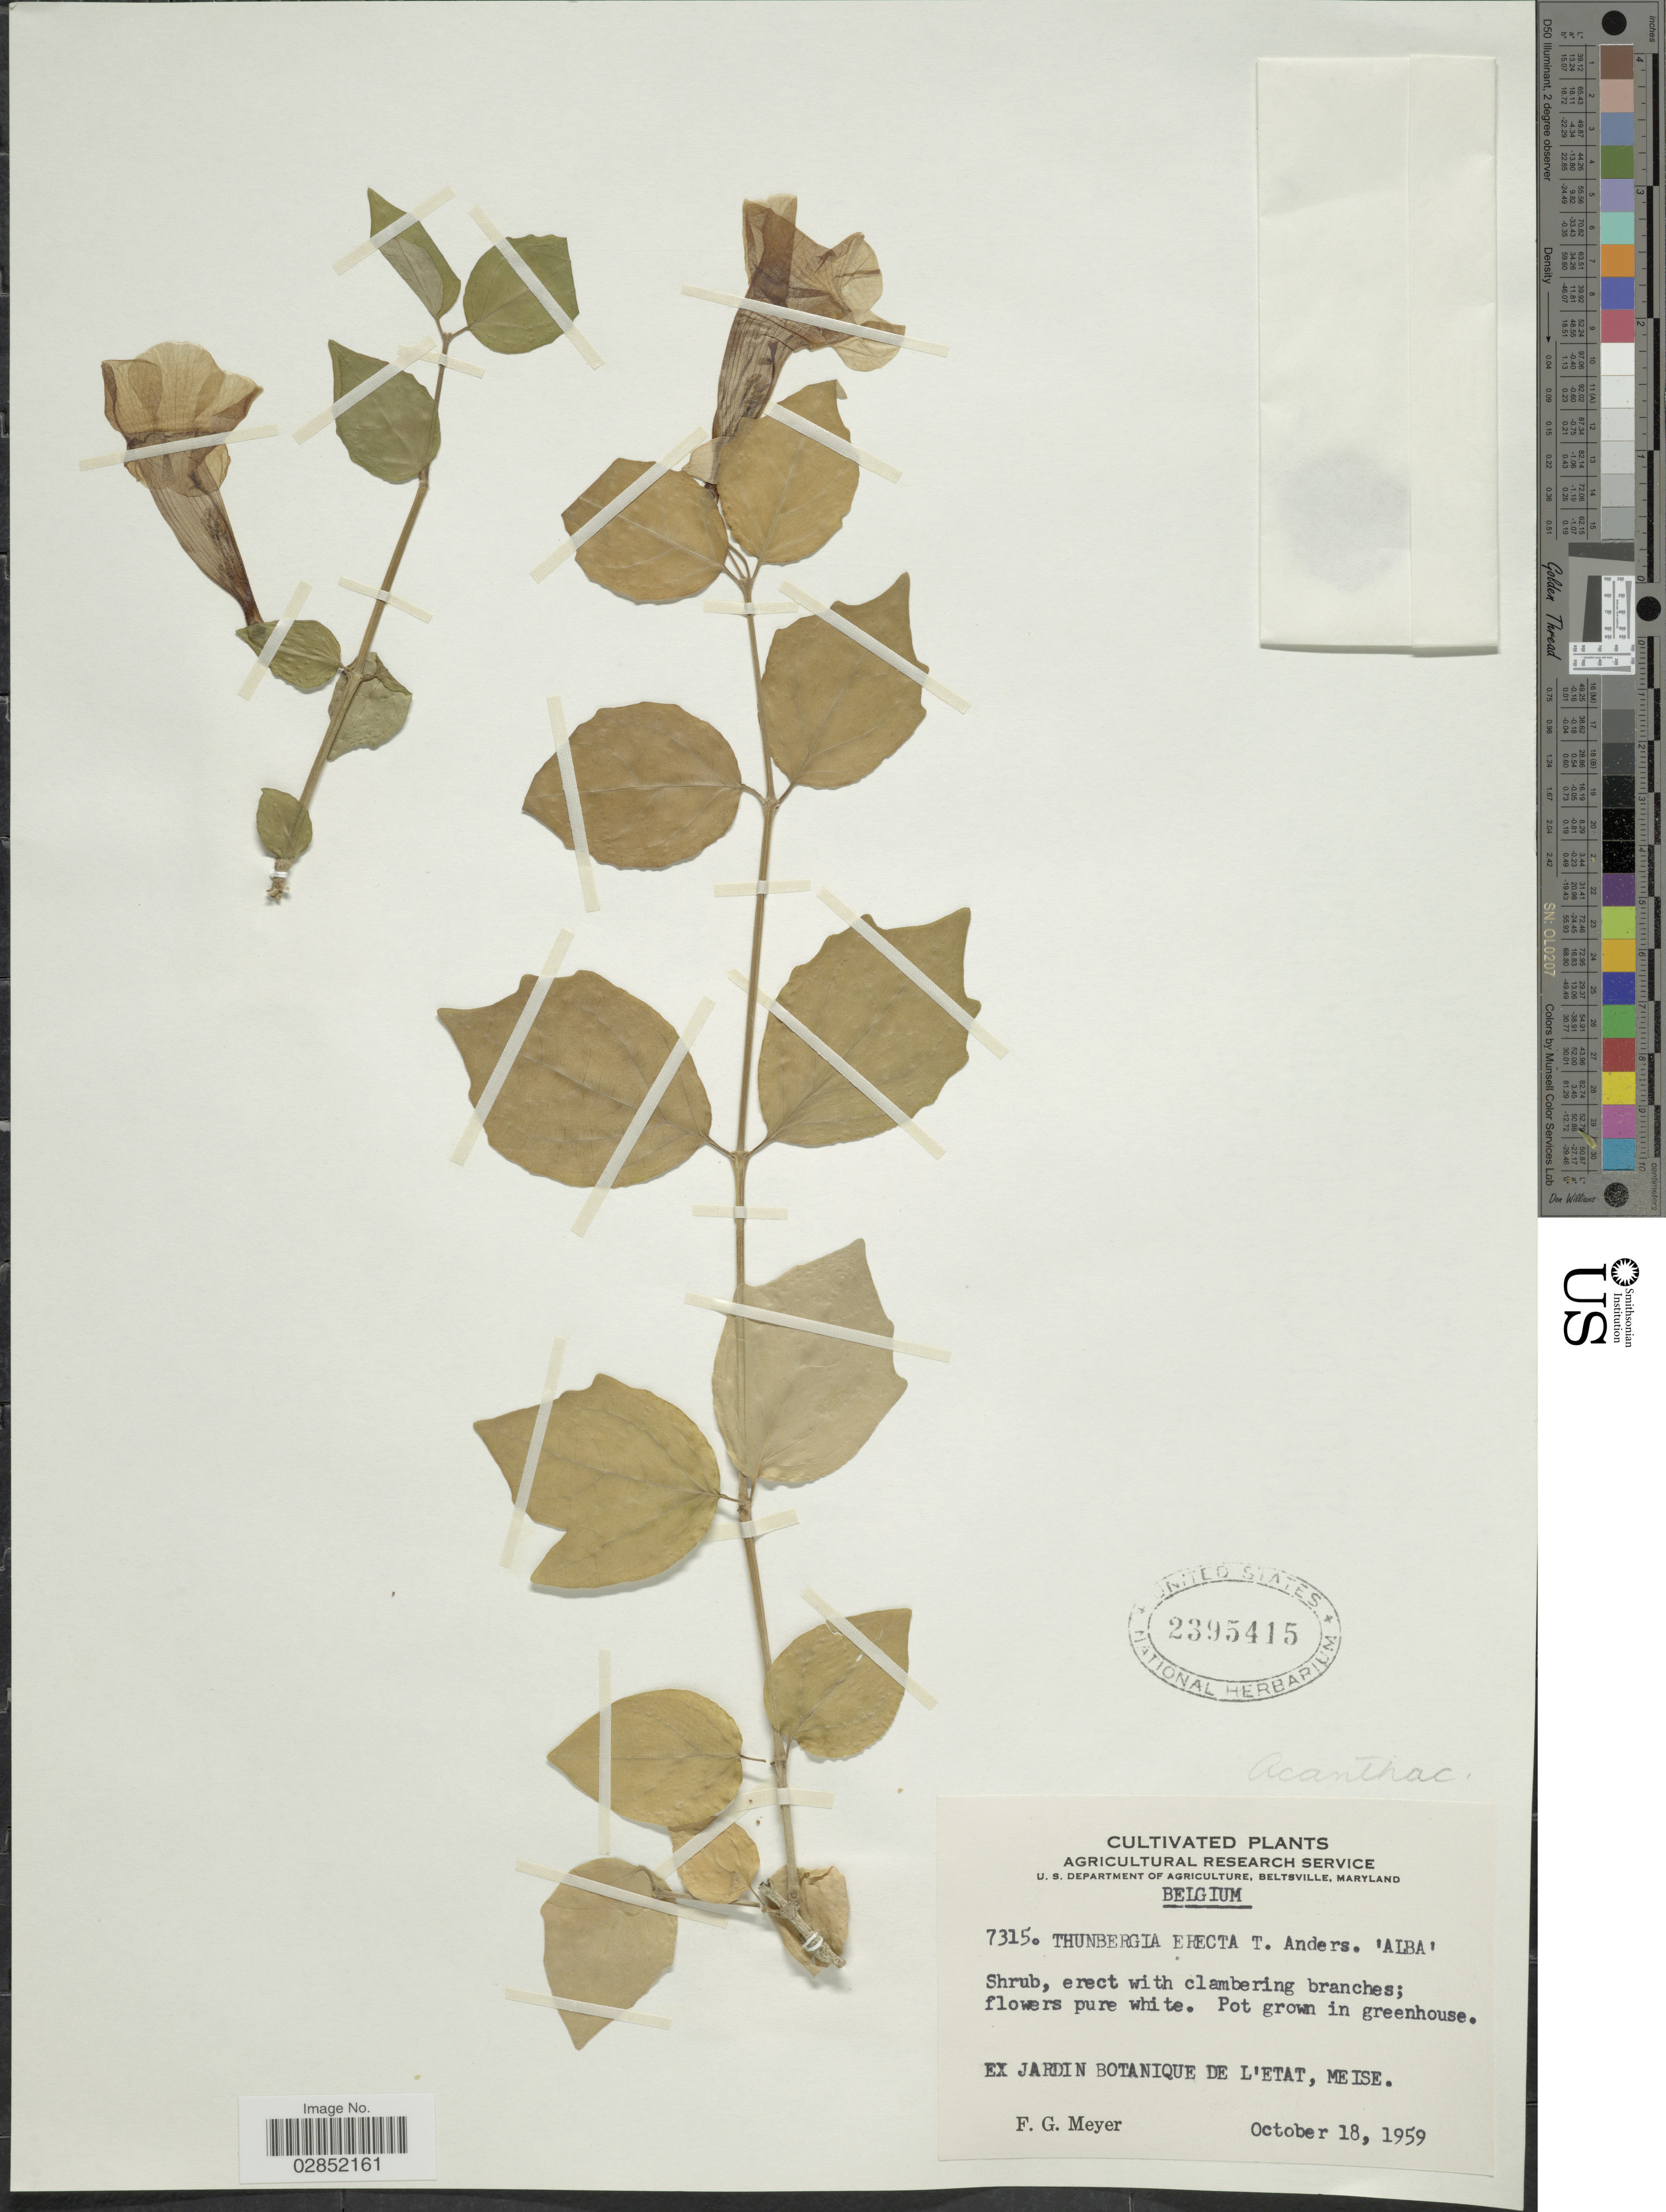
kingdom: Plantae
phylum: Tracheophyta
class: Magnoliopsida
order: Lamiales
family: Acanthaceae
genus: Thunbergia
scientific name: Thunbergia erecta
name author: (Benth.) T. Anderson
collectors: F. G. Meyer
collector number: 7315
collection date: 1959-10-18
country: Belgium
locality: Jardin Botanique de l'Etat, Meise.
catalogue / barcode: US 2395415